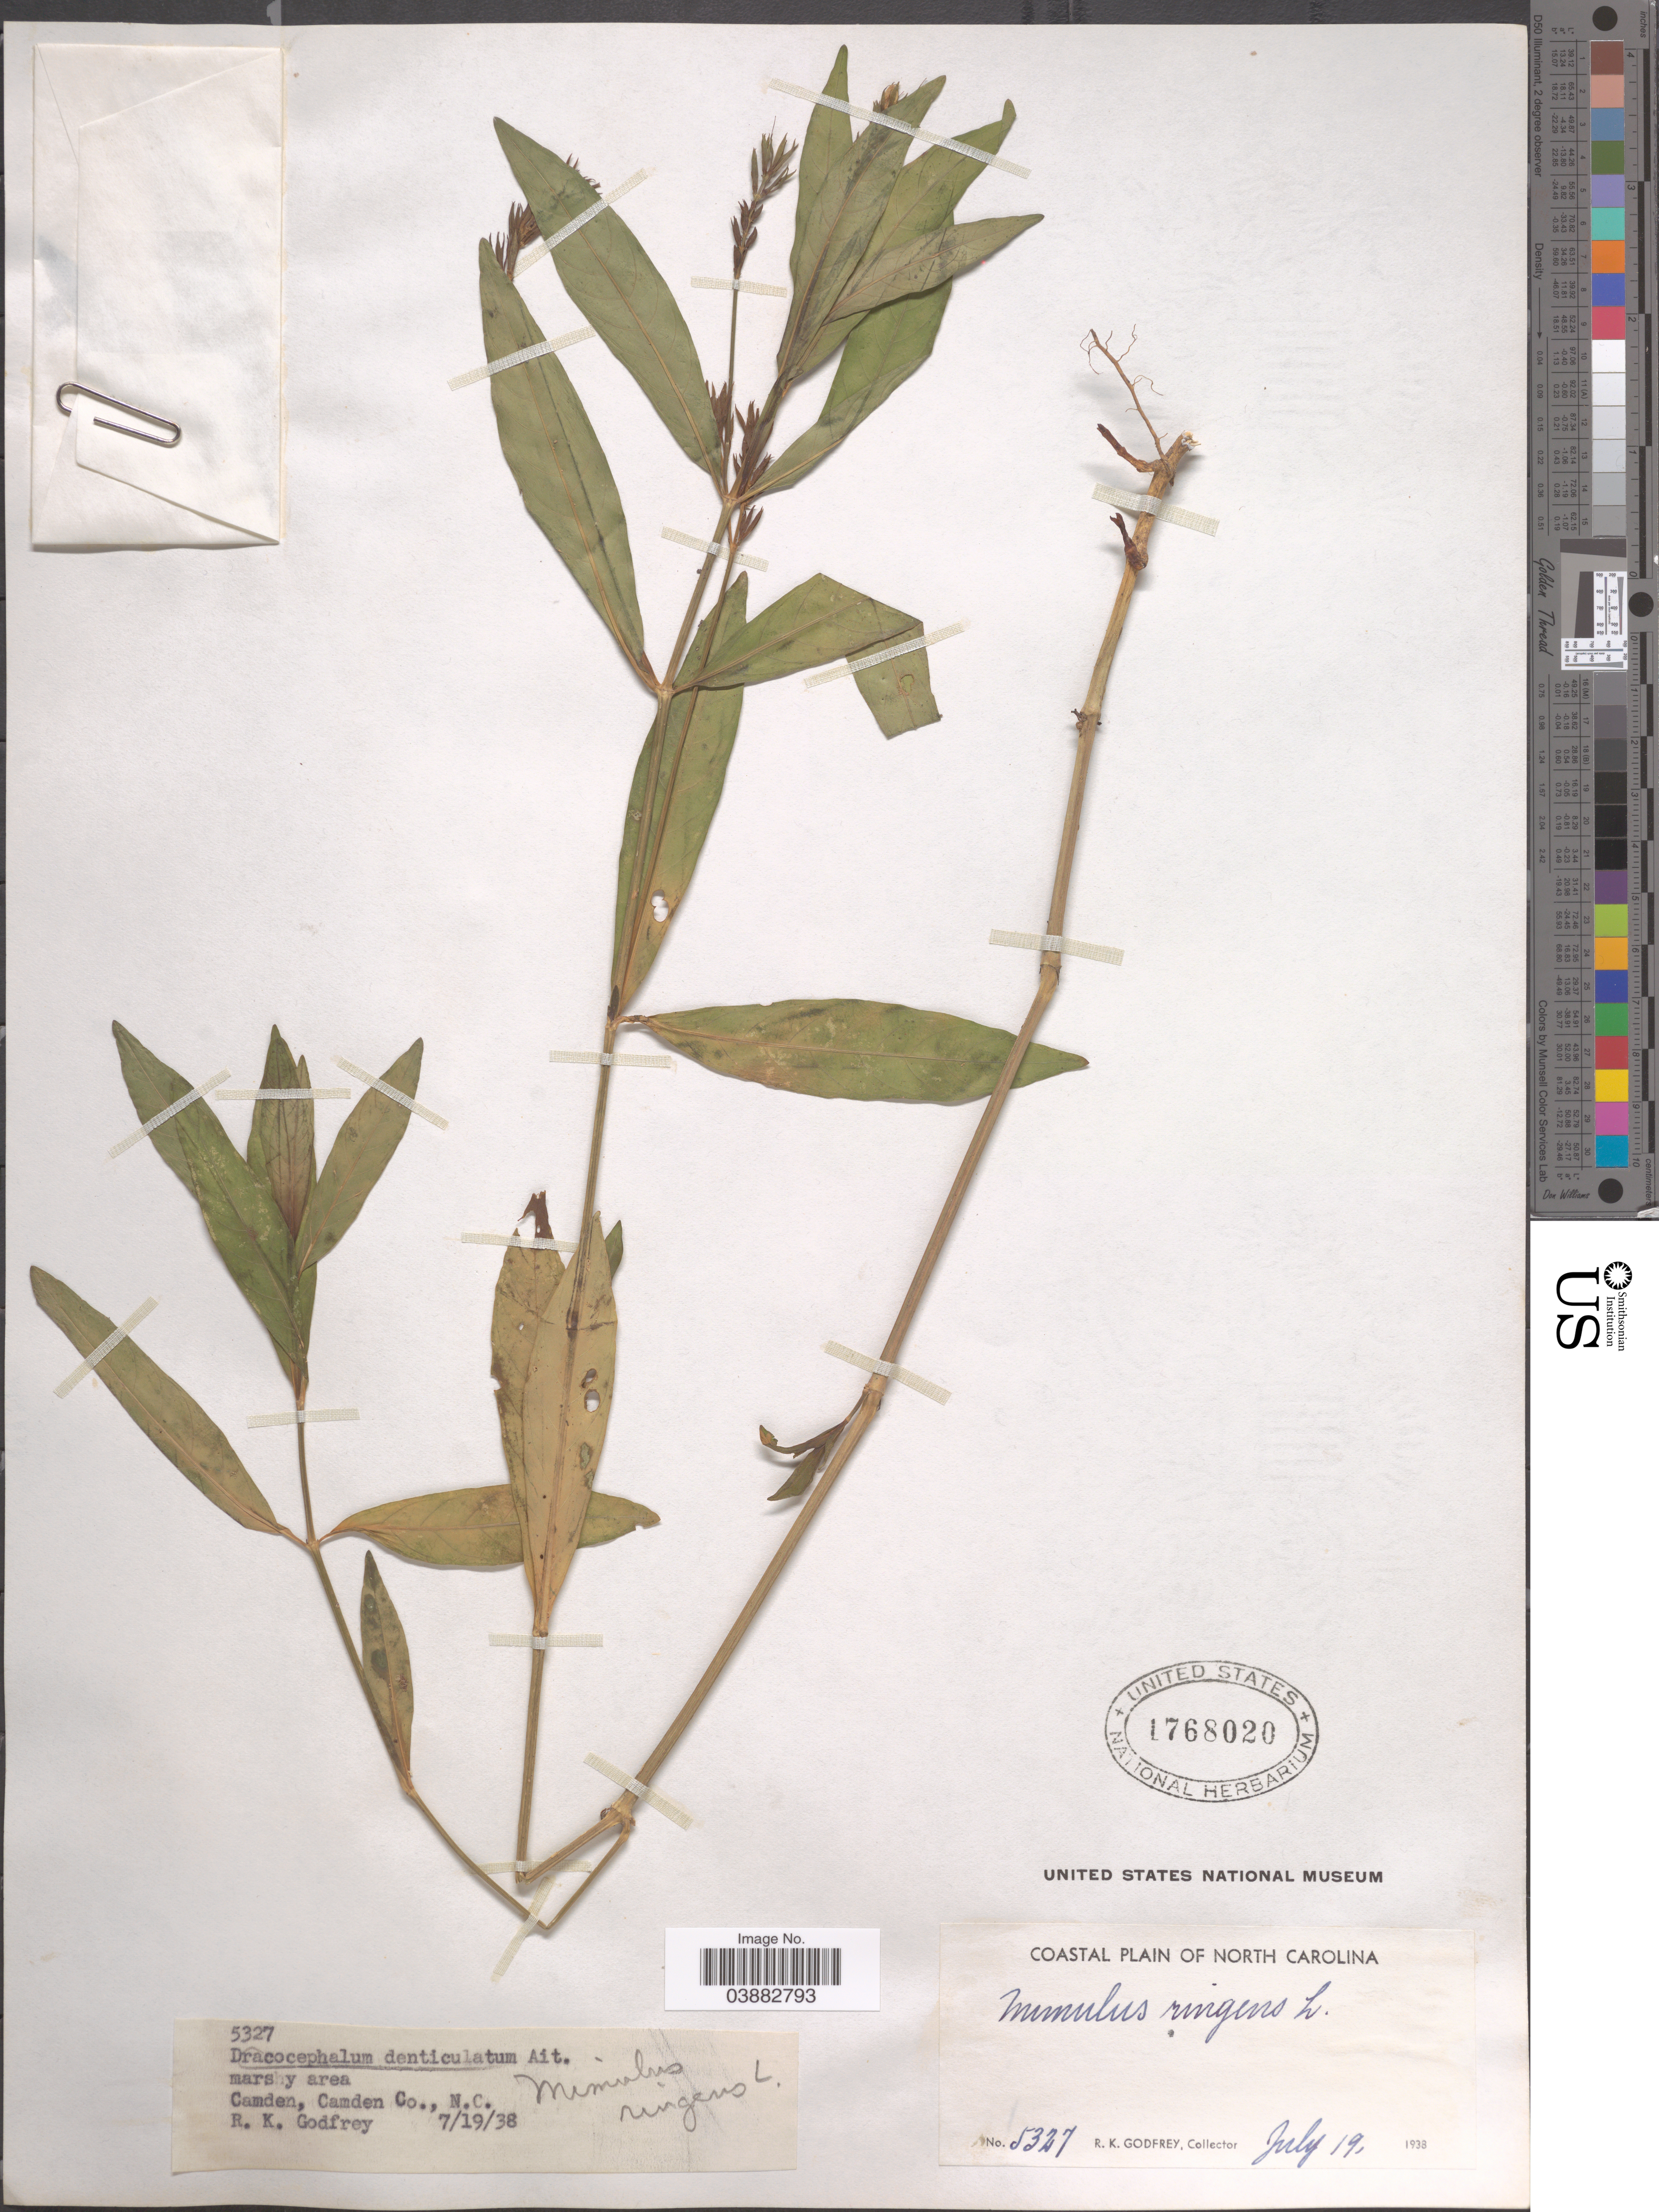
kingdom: Plantae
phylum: Tracheophyta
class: Magnoliopsida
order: Lamiales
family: Phrymaceae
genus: Mimulus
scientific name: Mimulus ringens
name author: L.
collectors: R. K. Godfrey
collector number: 5327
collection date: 1938-07-19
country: United States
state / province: North Carolina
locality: Coastal Plain of North Carolina. Camden, Camden Co.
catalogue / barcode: US 1768020